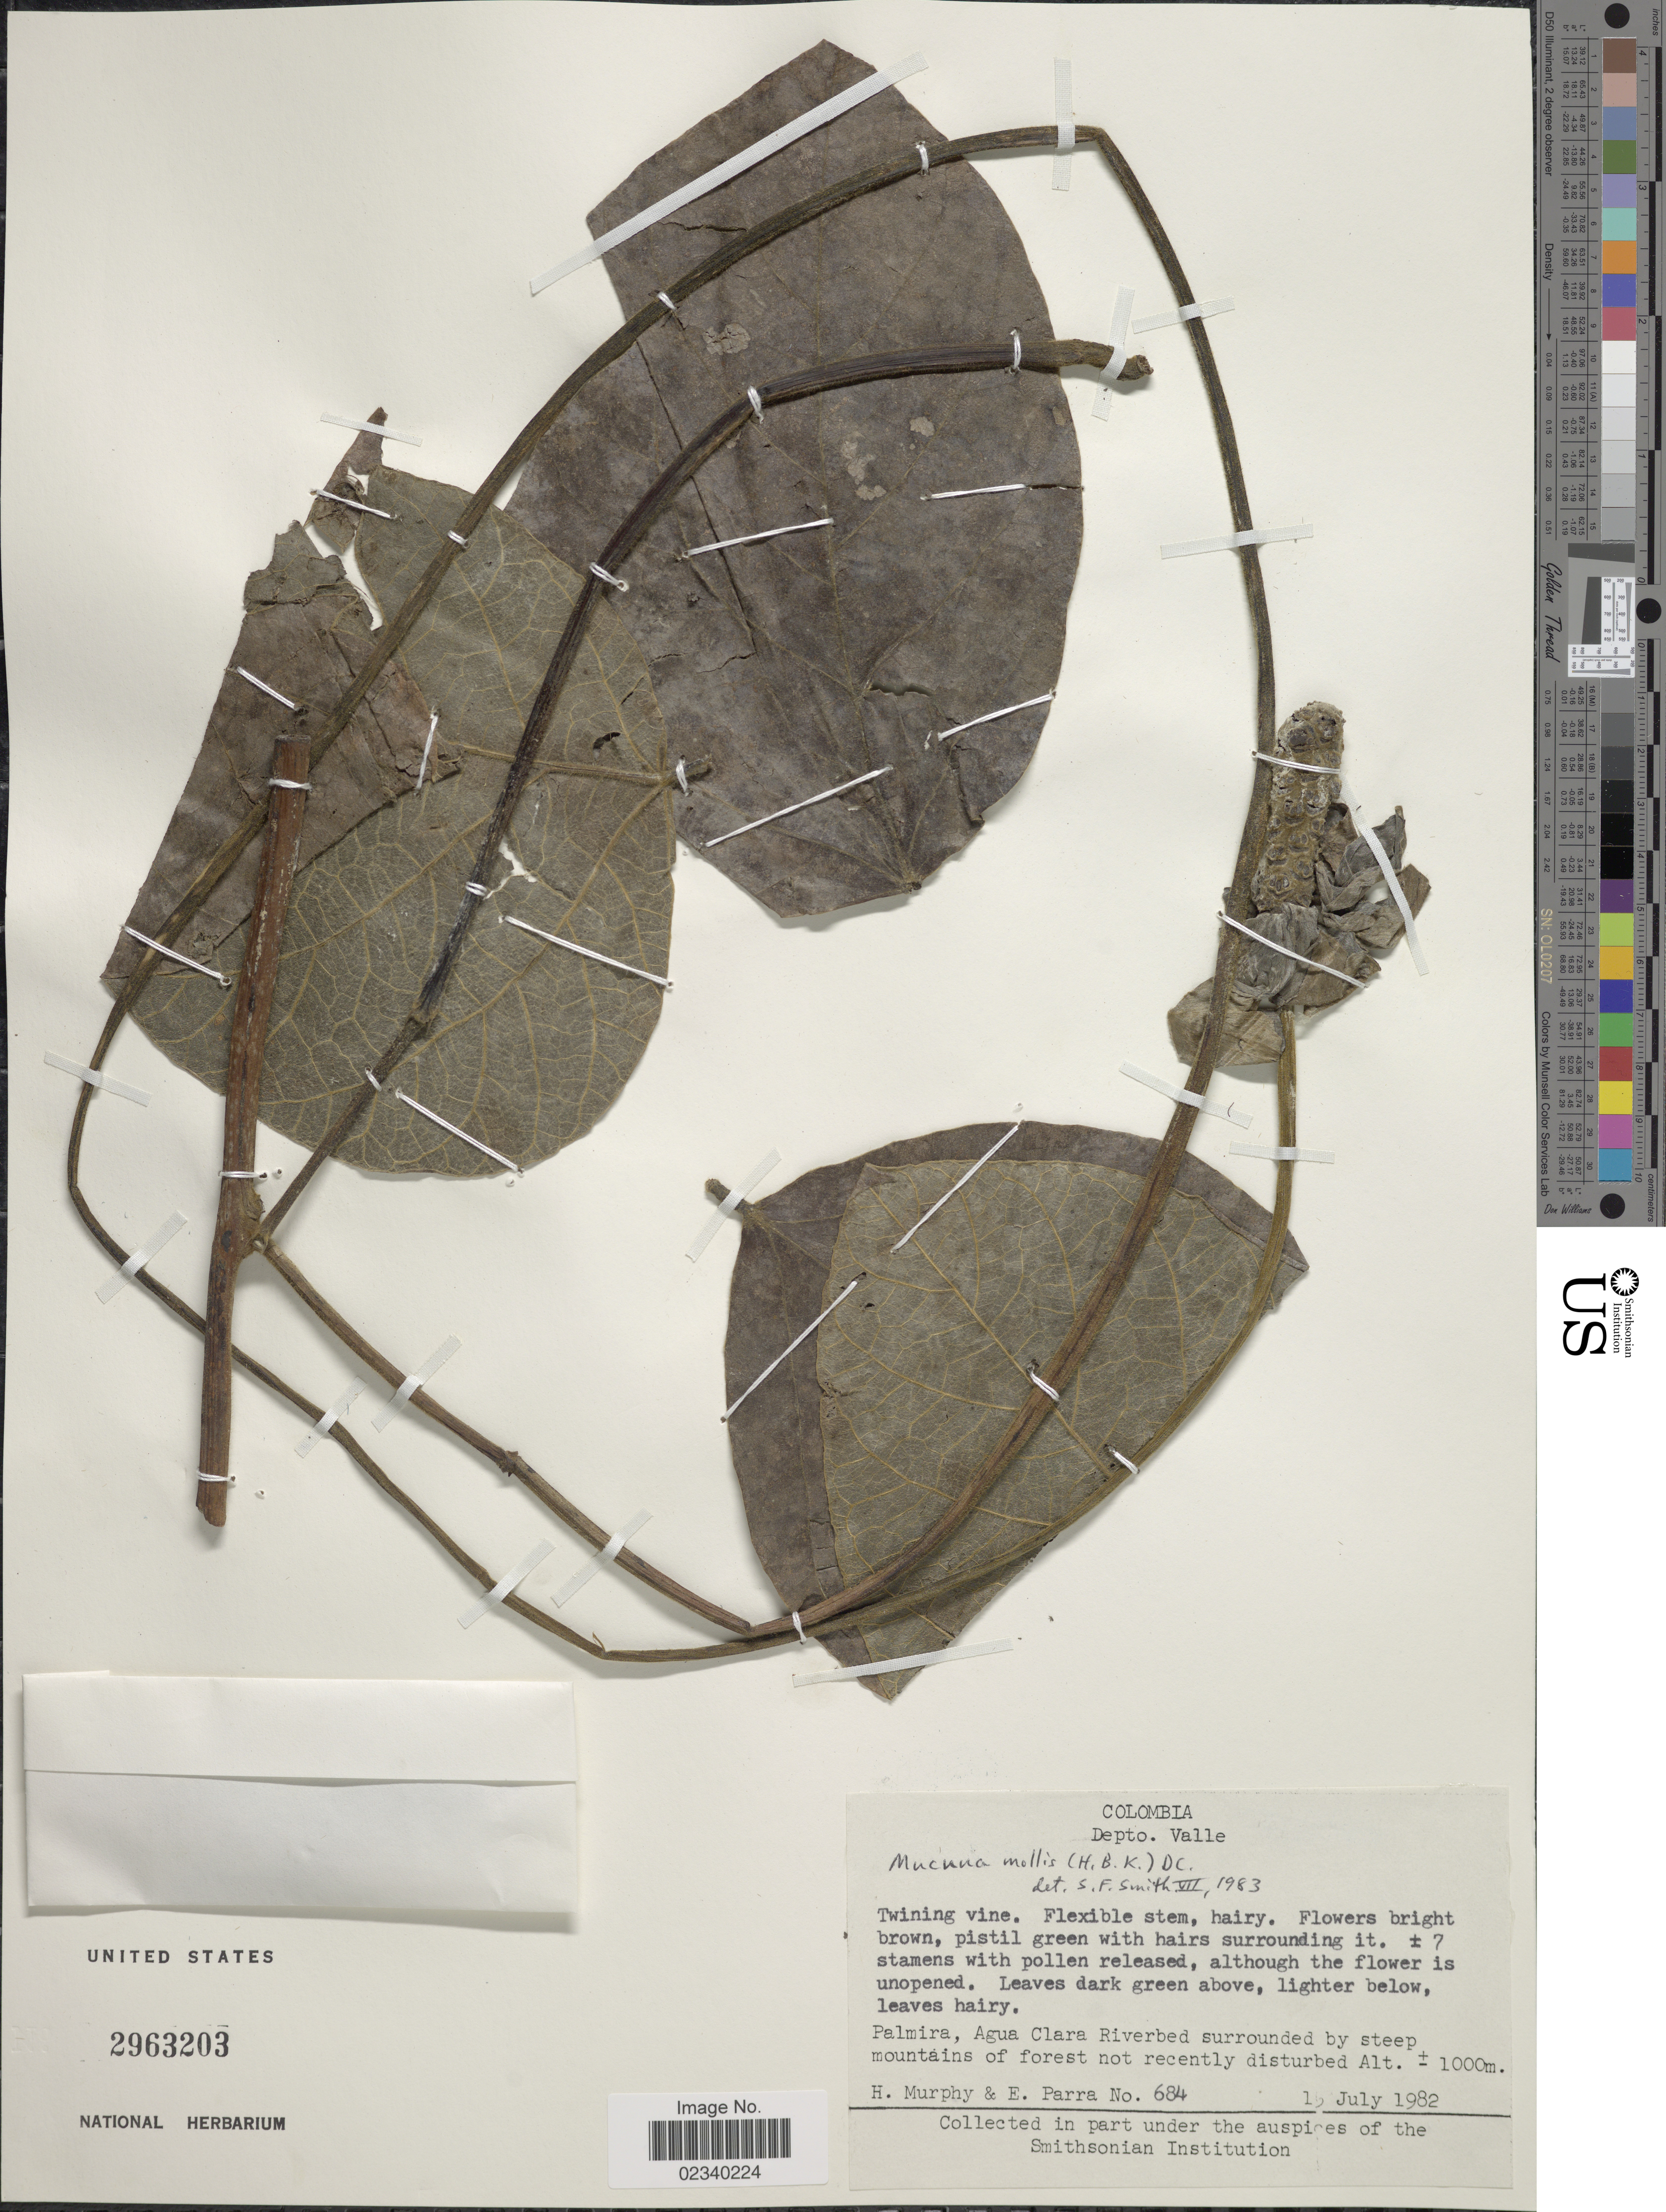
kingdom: Plantae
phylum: Tracheophyta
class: Magnoliopsida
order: Fabales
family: Fabaceae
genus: Mucuna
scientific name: Mucuna mollis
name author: (Kunth) DC.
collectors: H. Murphy & E. Parra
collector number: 684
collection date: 1982-07-15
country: Colombia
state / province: Valle del Cauca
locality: Depto. Valle. Palmira, Agua Clara Riverbed surrounded by steep mountains of forest not recently disturbed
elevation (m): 1000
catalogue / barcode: US 2963203